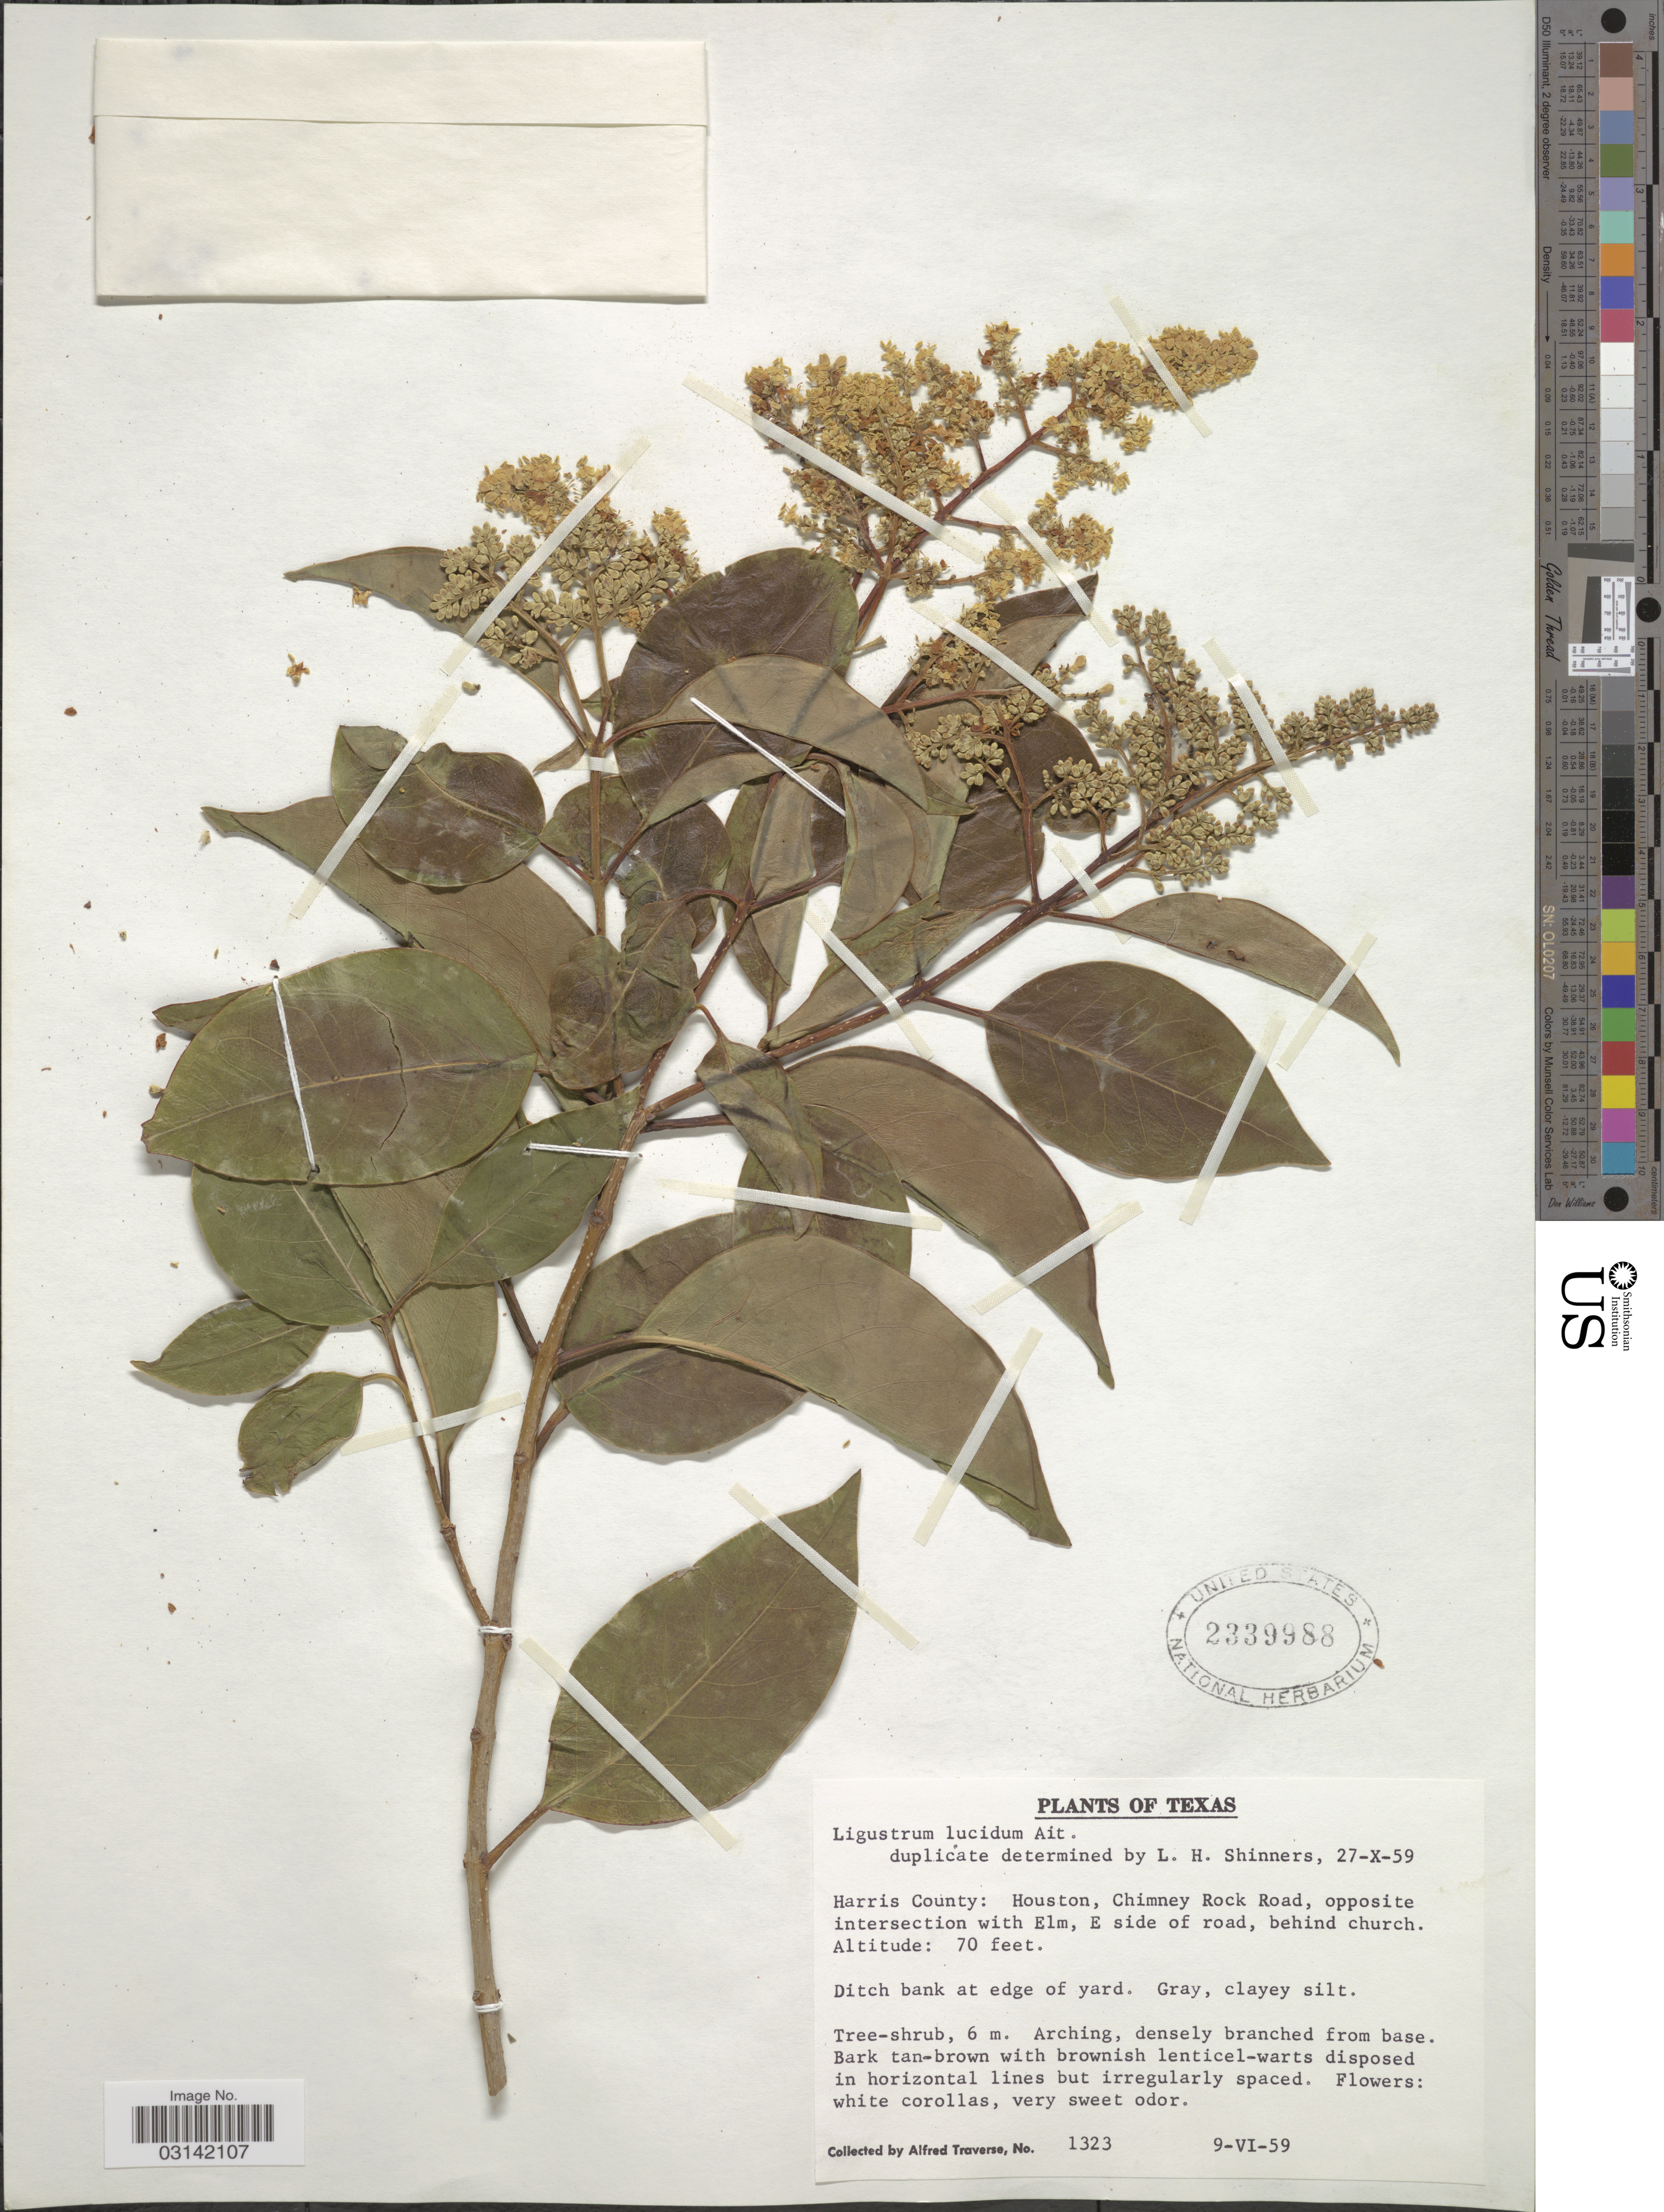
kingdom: Plantae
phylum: Tracheophyta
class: Magnoliopsida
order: Lamiales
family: Oleaceae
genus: Ligustrum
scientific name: Ligustrum lucidum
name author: W.T. Aiton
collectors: A. Traverse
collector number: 1323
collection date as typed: Transcribed d/m/y: 9/6/59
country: United States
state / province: Texas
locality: Harris County: Houston, Chimney Rock Road, opposite intersection with Elm, E side of road, behind church.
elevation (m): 21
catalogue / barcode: US 2339988